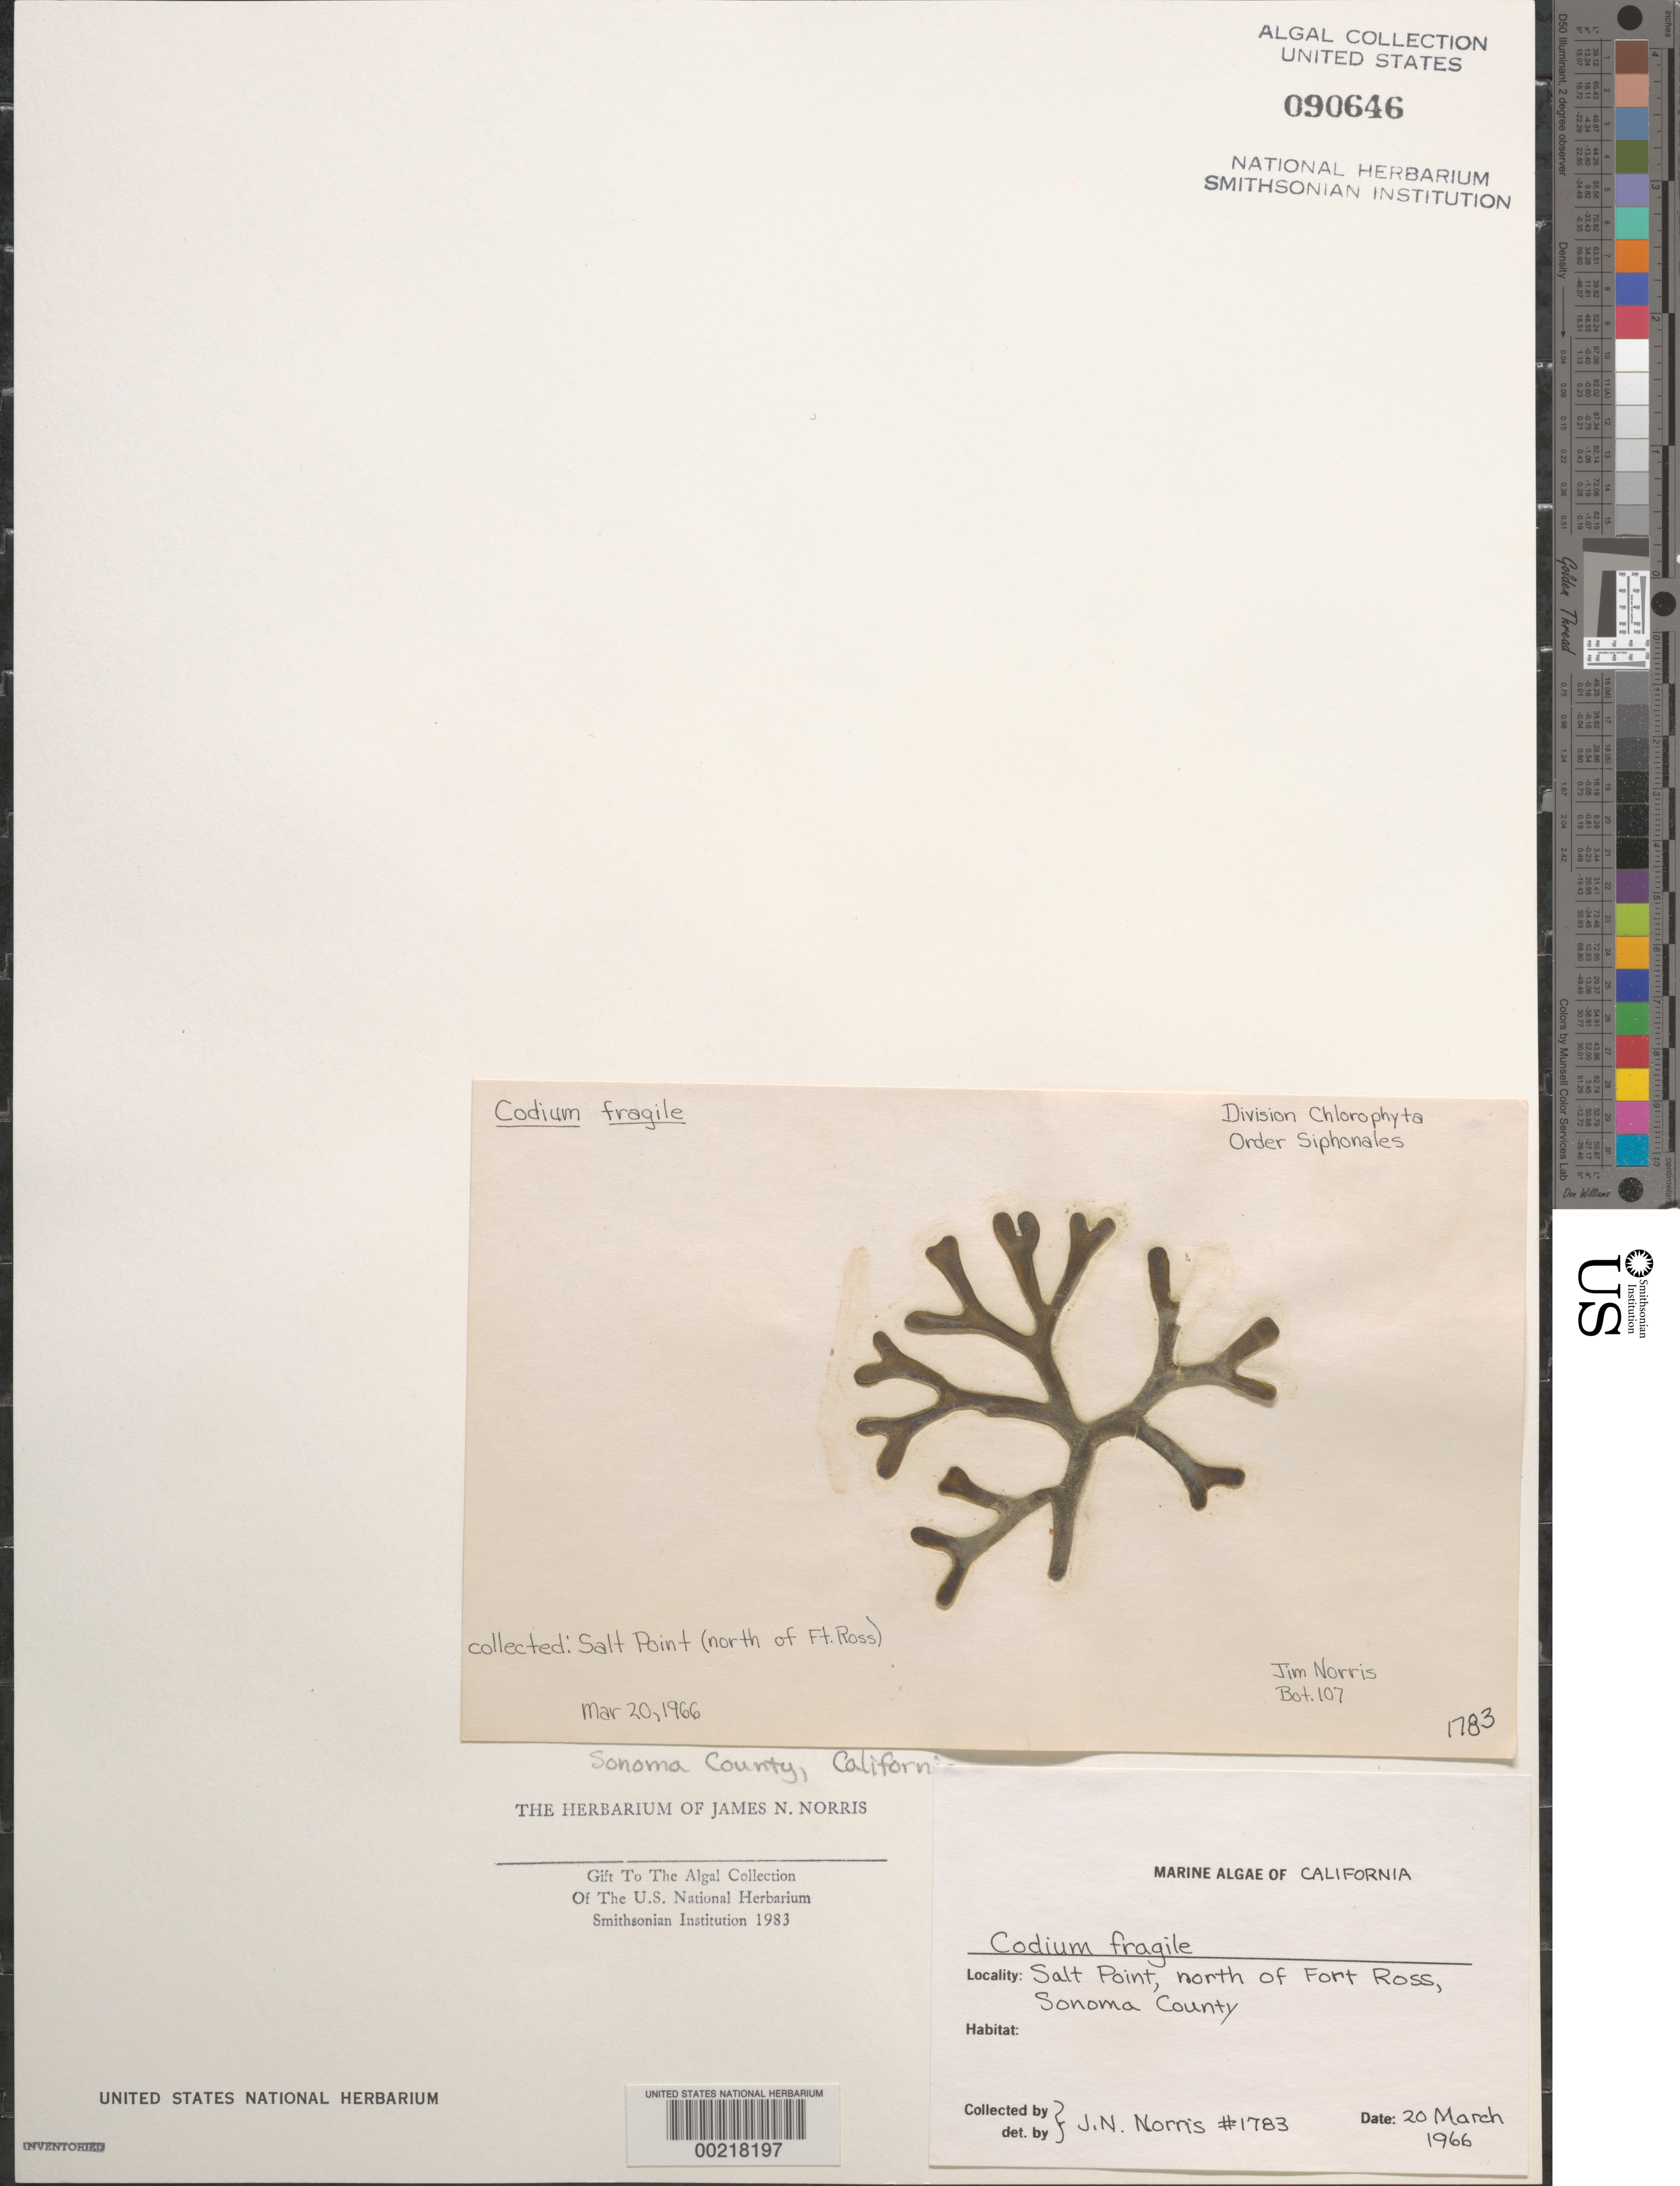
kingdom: Plantae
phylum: Chlorophyta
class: Ulvophyceae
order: Bryopsidales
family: Codiaceae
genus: Codium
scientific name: Codium fragile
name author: (Suringar) P. Hariot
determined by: Norris, James N.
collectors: J. N. Norris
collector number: JN-1783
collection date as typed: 20 Mar 1966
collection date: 1966-03-20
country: United States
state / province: California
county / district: Sonoma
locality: Salt Point, north of Fort Ross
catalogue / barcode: US 90646